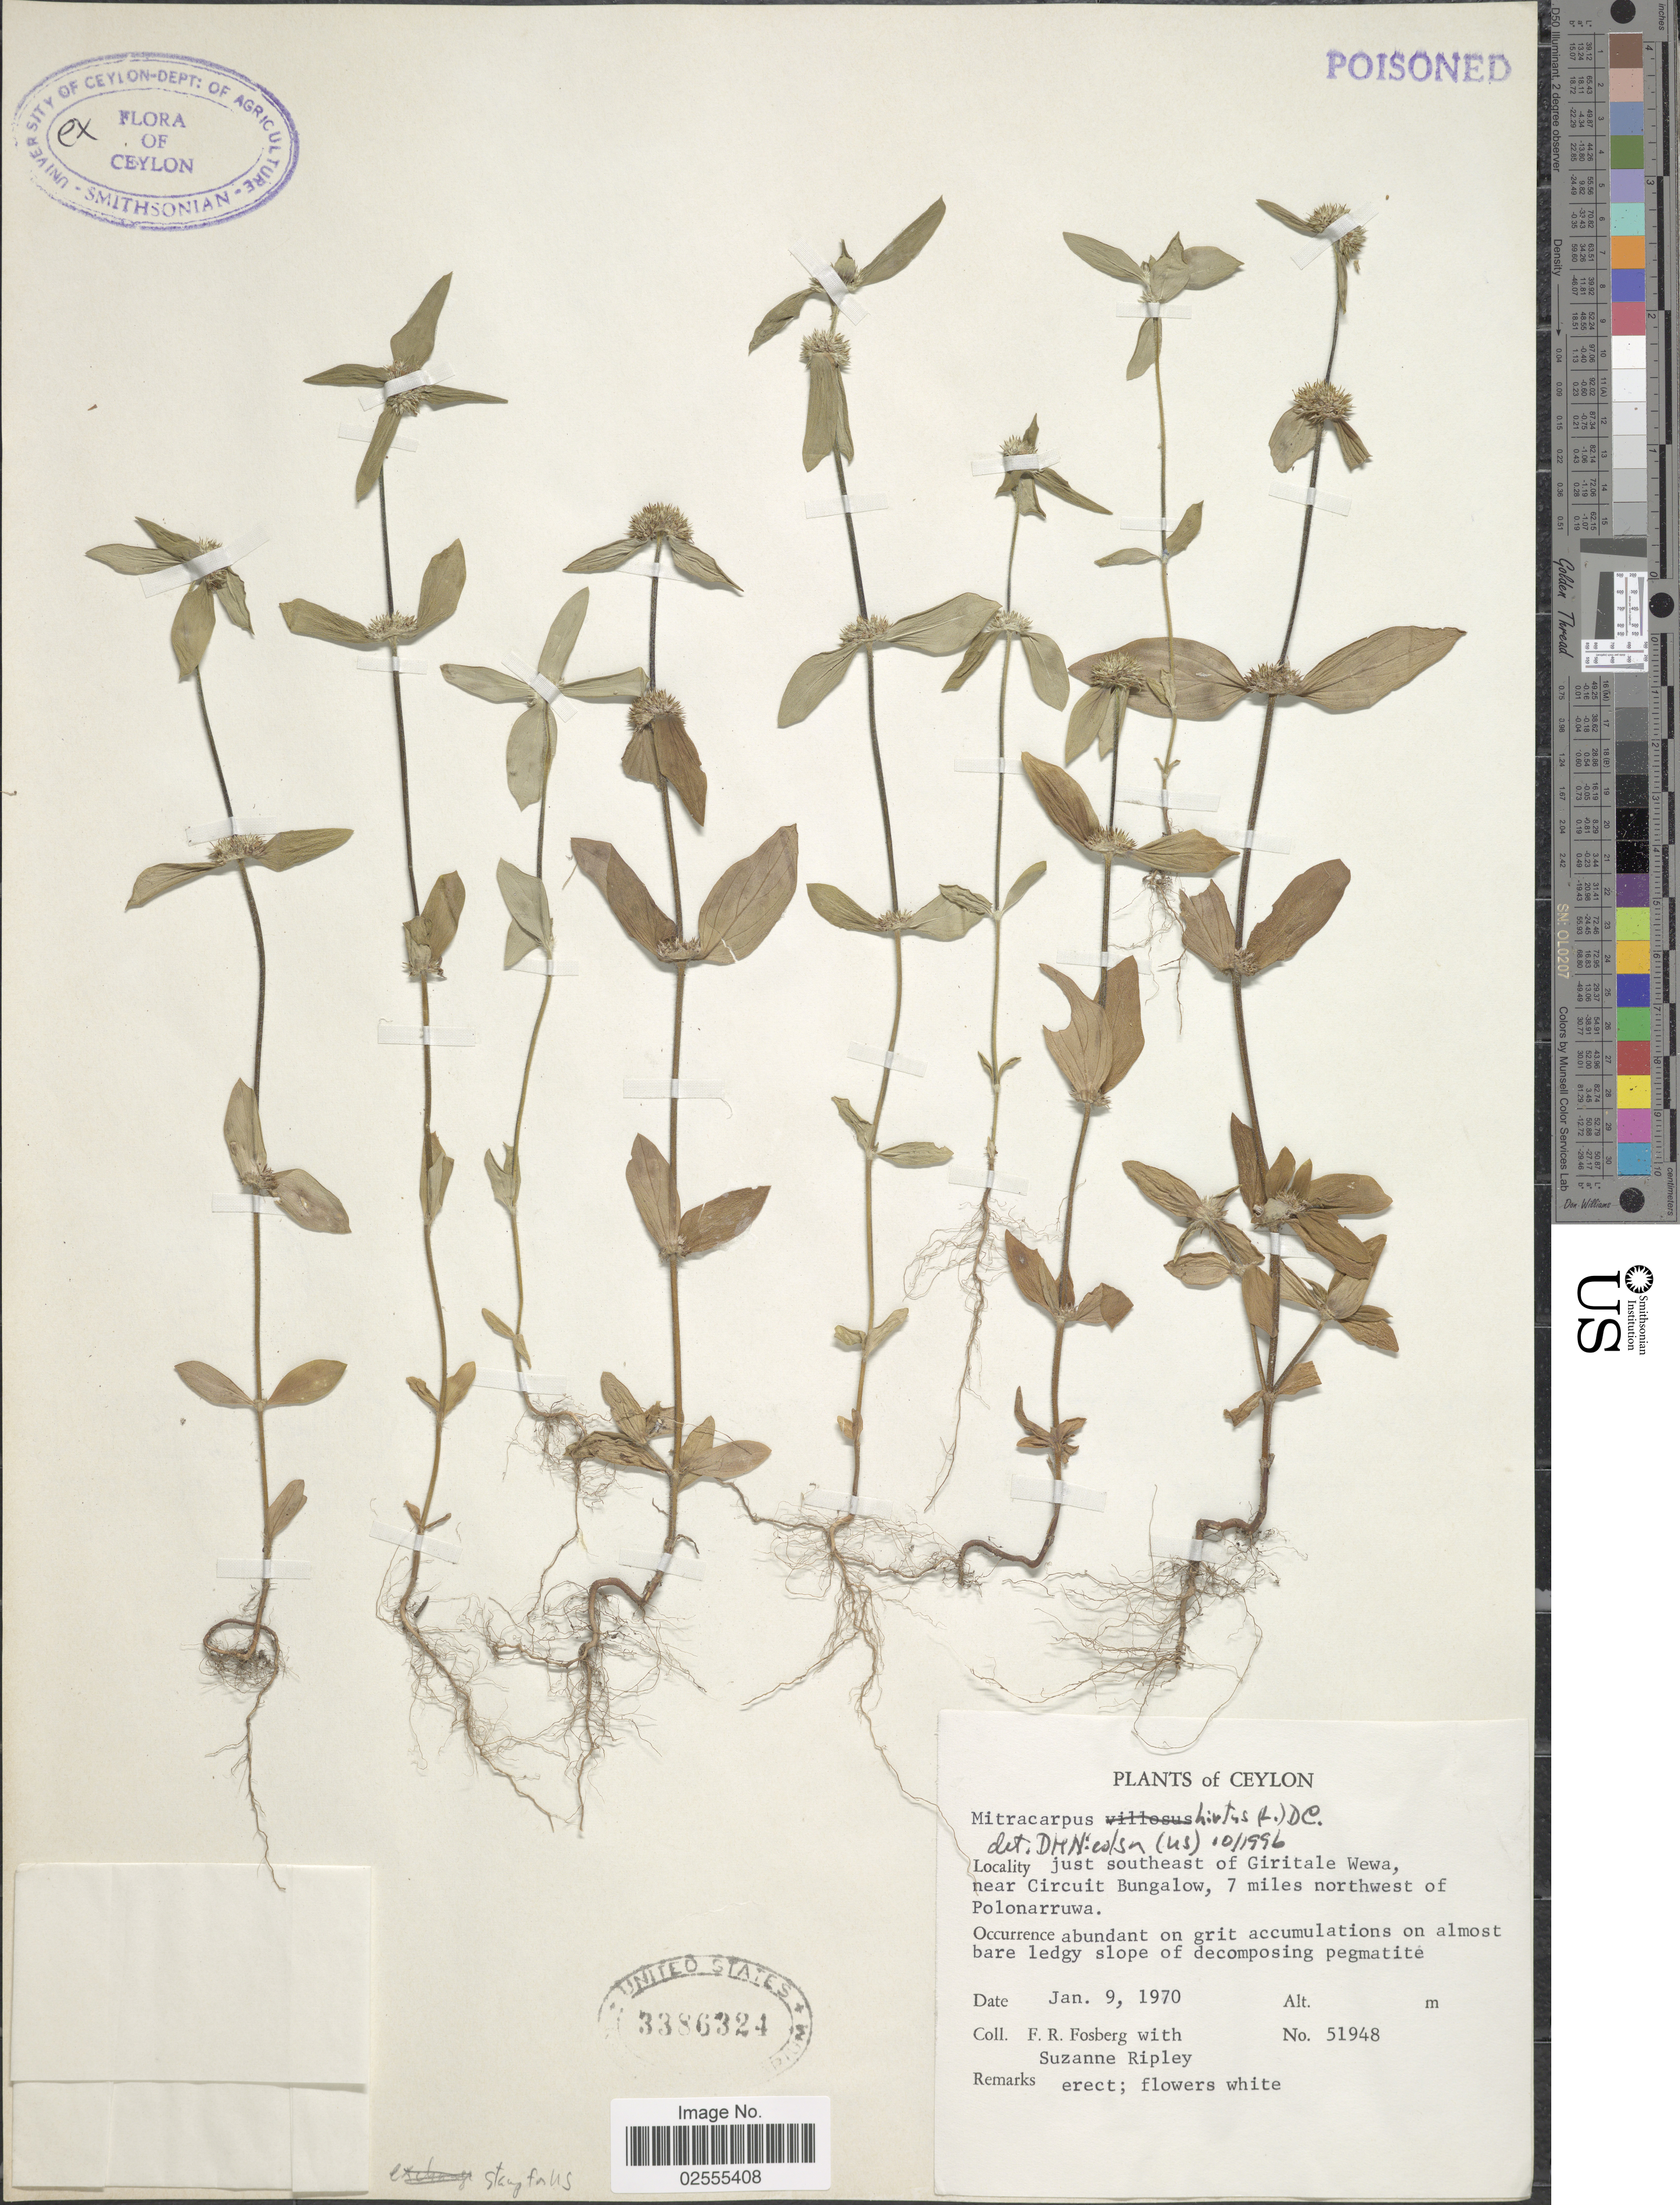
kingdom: Plantae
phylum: Tracheophyta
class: Magnoliopsida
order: Gentianales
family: Rubiaceae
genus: Mitracarpus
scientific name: Mitracarpus hirtus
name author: (L.) DC.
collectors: F. R. Fosberg & S. Ripley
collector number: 51948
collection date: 1970-01-09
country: Sri Lanka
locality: Ceylon, Just southeast of Giritale Wewa, near Circuit Bungalow, 7 miles northeast of Polonarruwa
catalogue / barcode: US 3386324